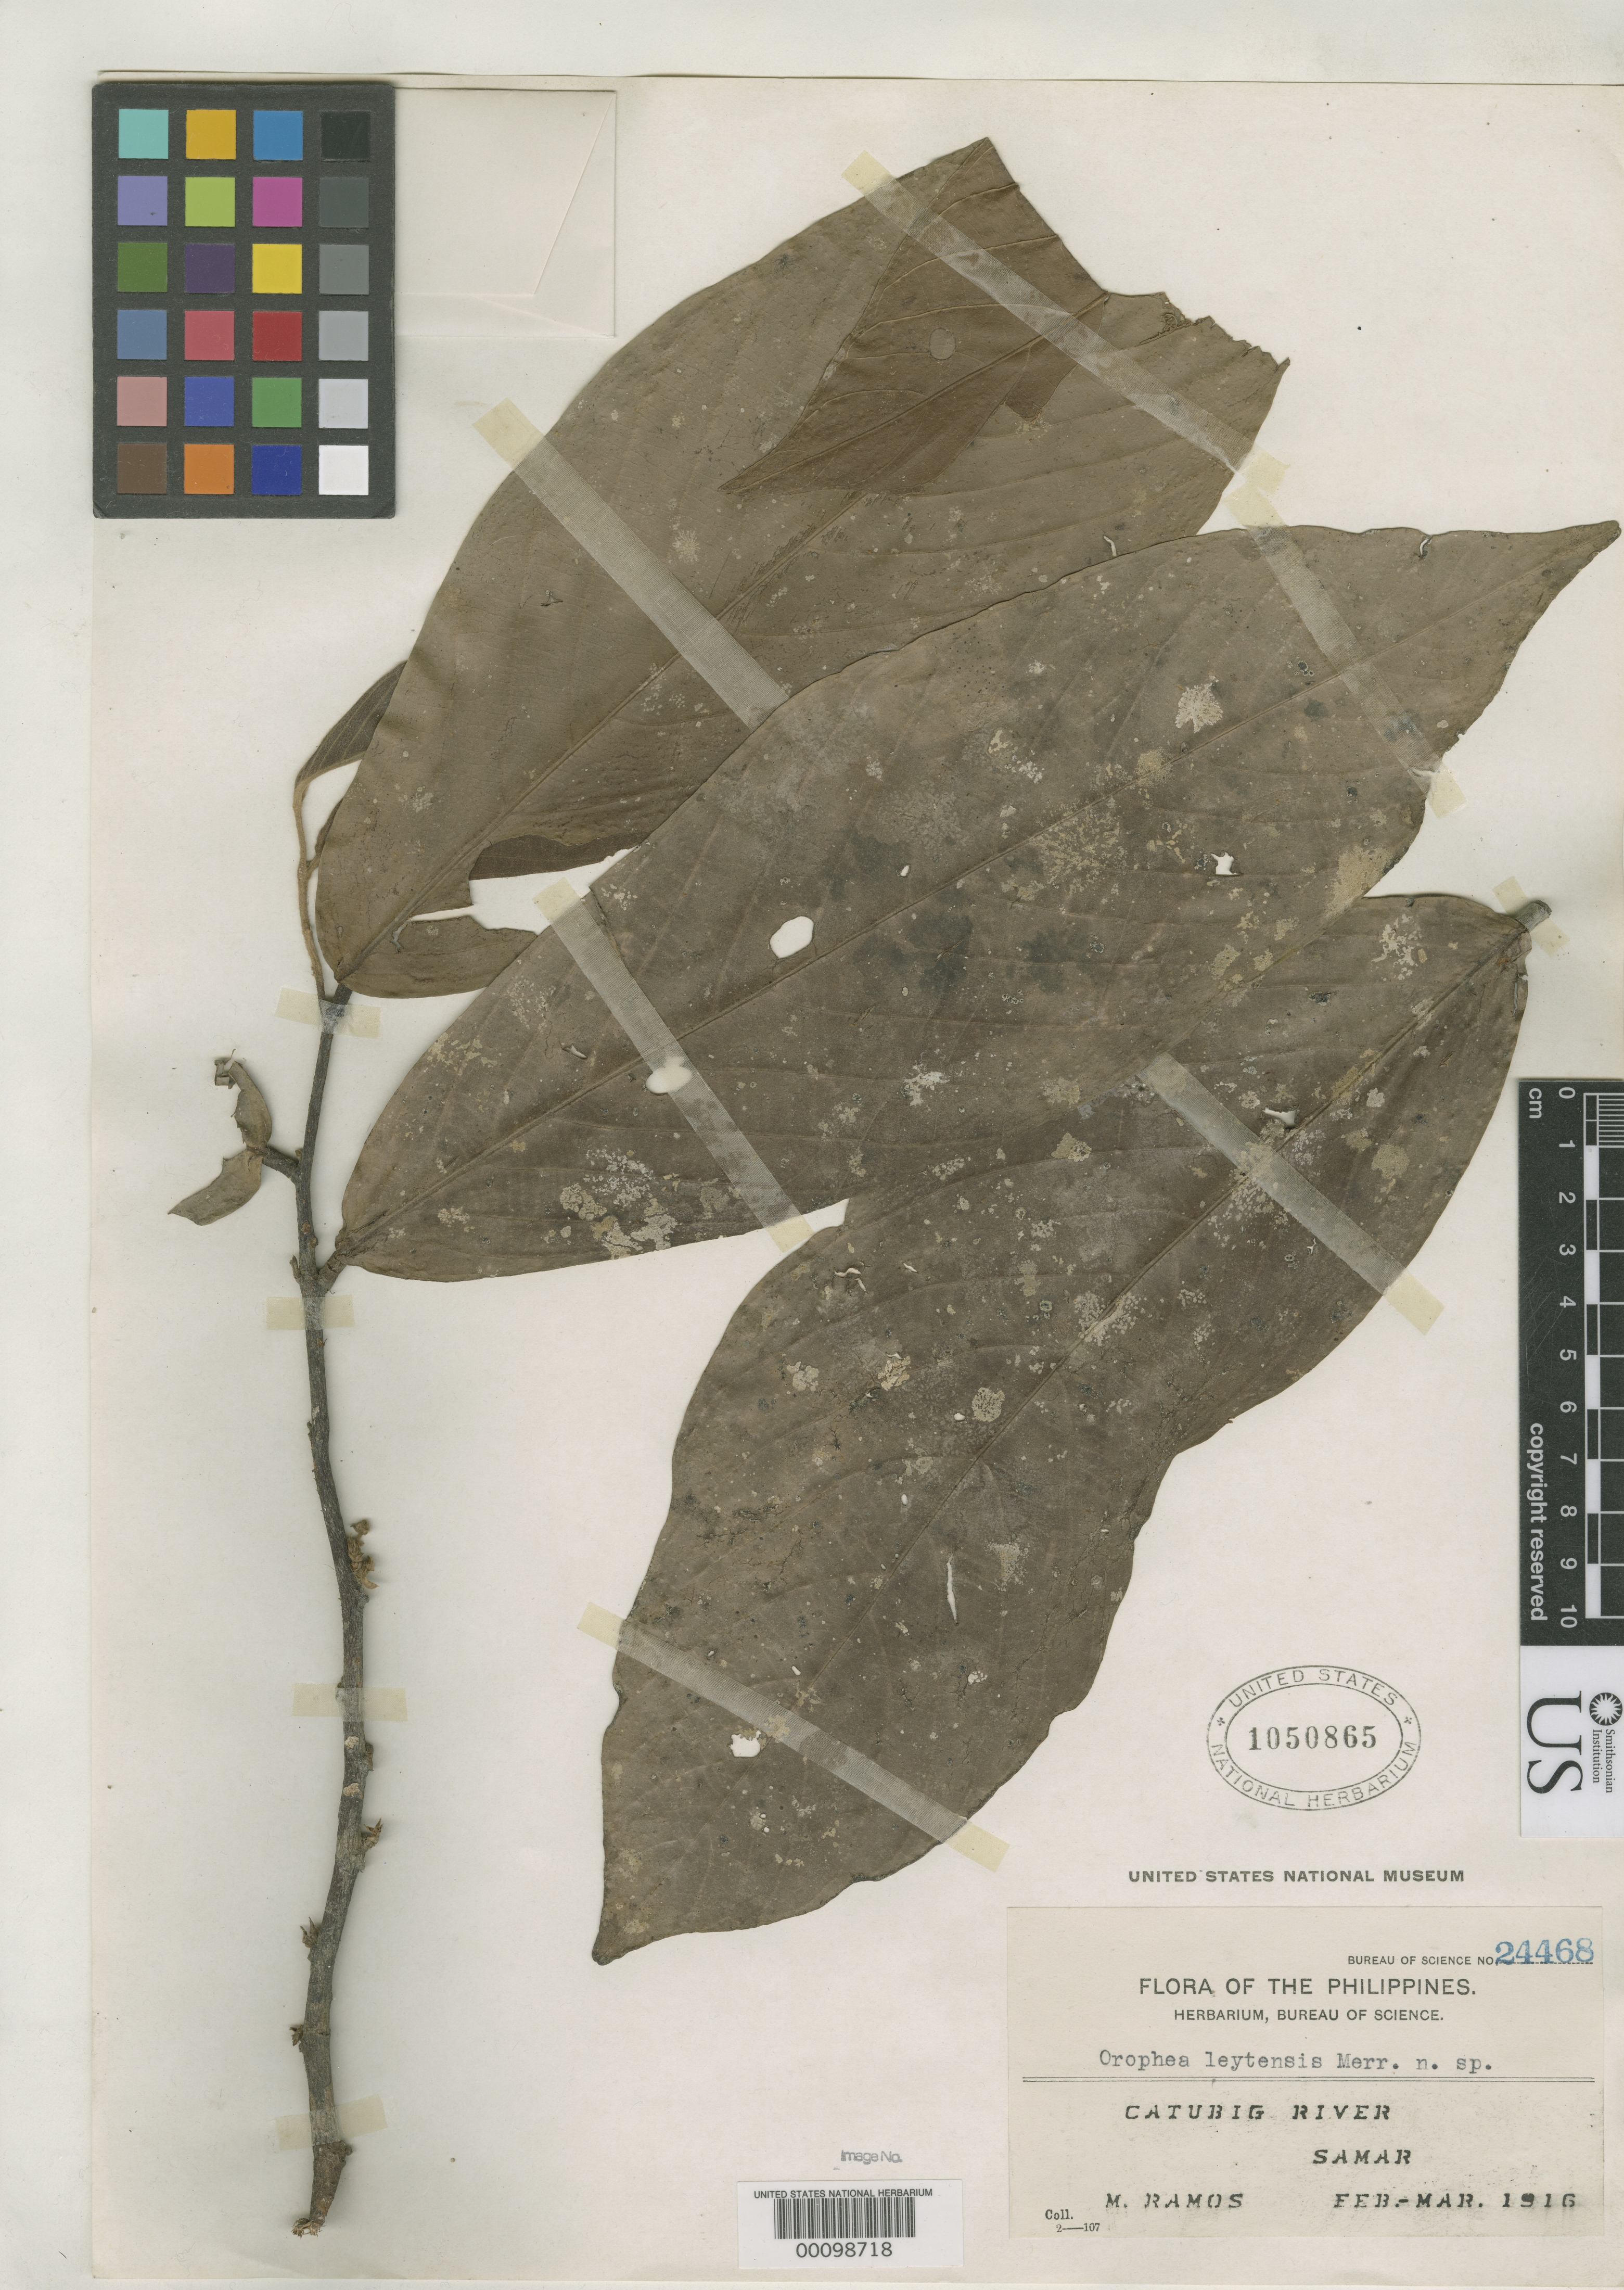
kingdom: Plantae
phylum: Tracheophyta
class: Magnoliopsida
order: Magnoliales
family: Annonaceae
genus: Orophea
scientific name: Orophea leytensis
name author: Merr.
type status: Isotype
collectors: M. Ramos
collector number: Bur. Sci. 24468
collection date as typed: Feb 1916 to -- Mar 1916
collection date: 1916-02/1916-03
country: Philippines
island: Samar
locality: Catubig River.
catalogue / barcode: US 1050865